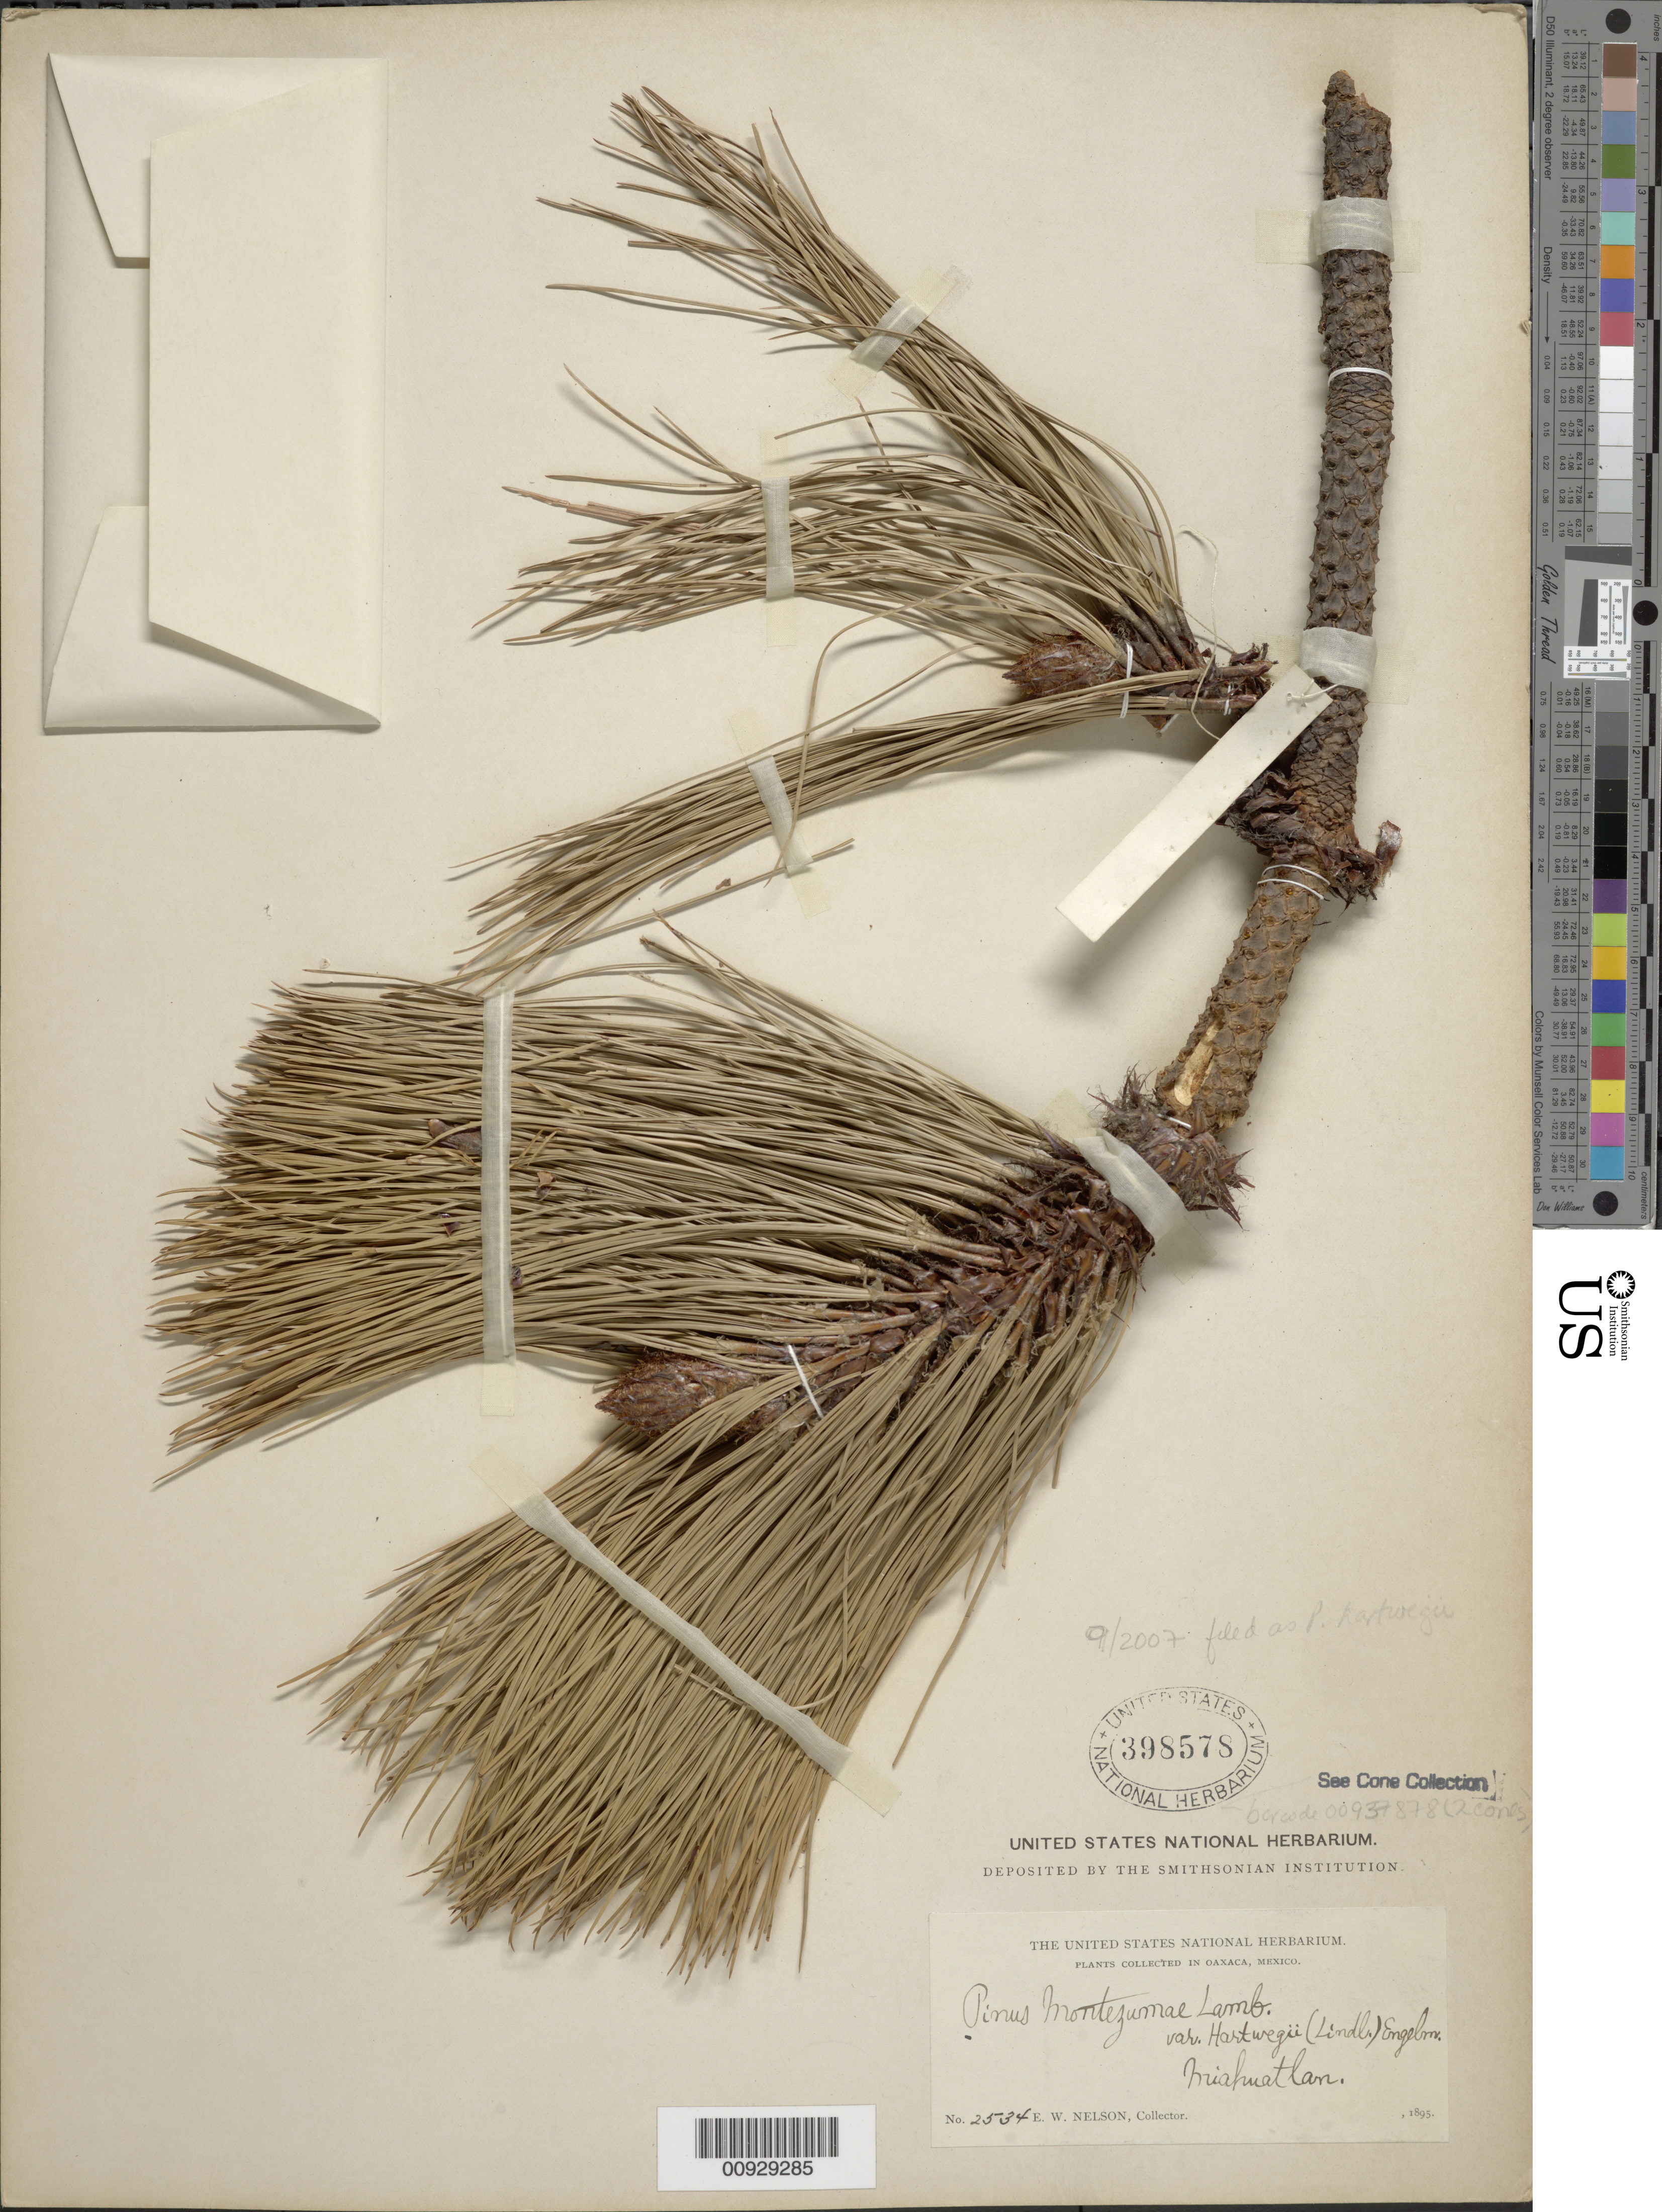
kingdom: Plantae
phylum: Tracheophyta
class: Pinopsida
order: Pinales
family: Pinaceae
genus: Pinus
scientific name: Pinus hartwegii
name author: Lindl.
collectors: E. W. Nelson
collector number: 2534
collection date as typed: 1895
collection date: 1895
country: Mexico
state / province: Oaxaca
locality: Miahuatlan.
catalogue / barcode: US 398578